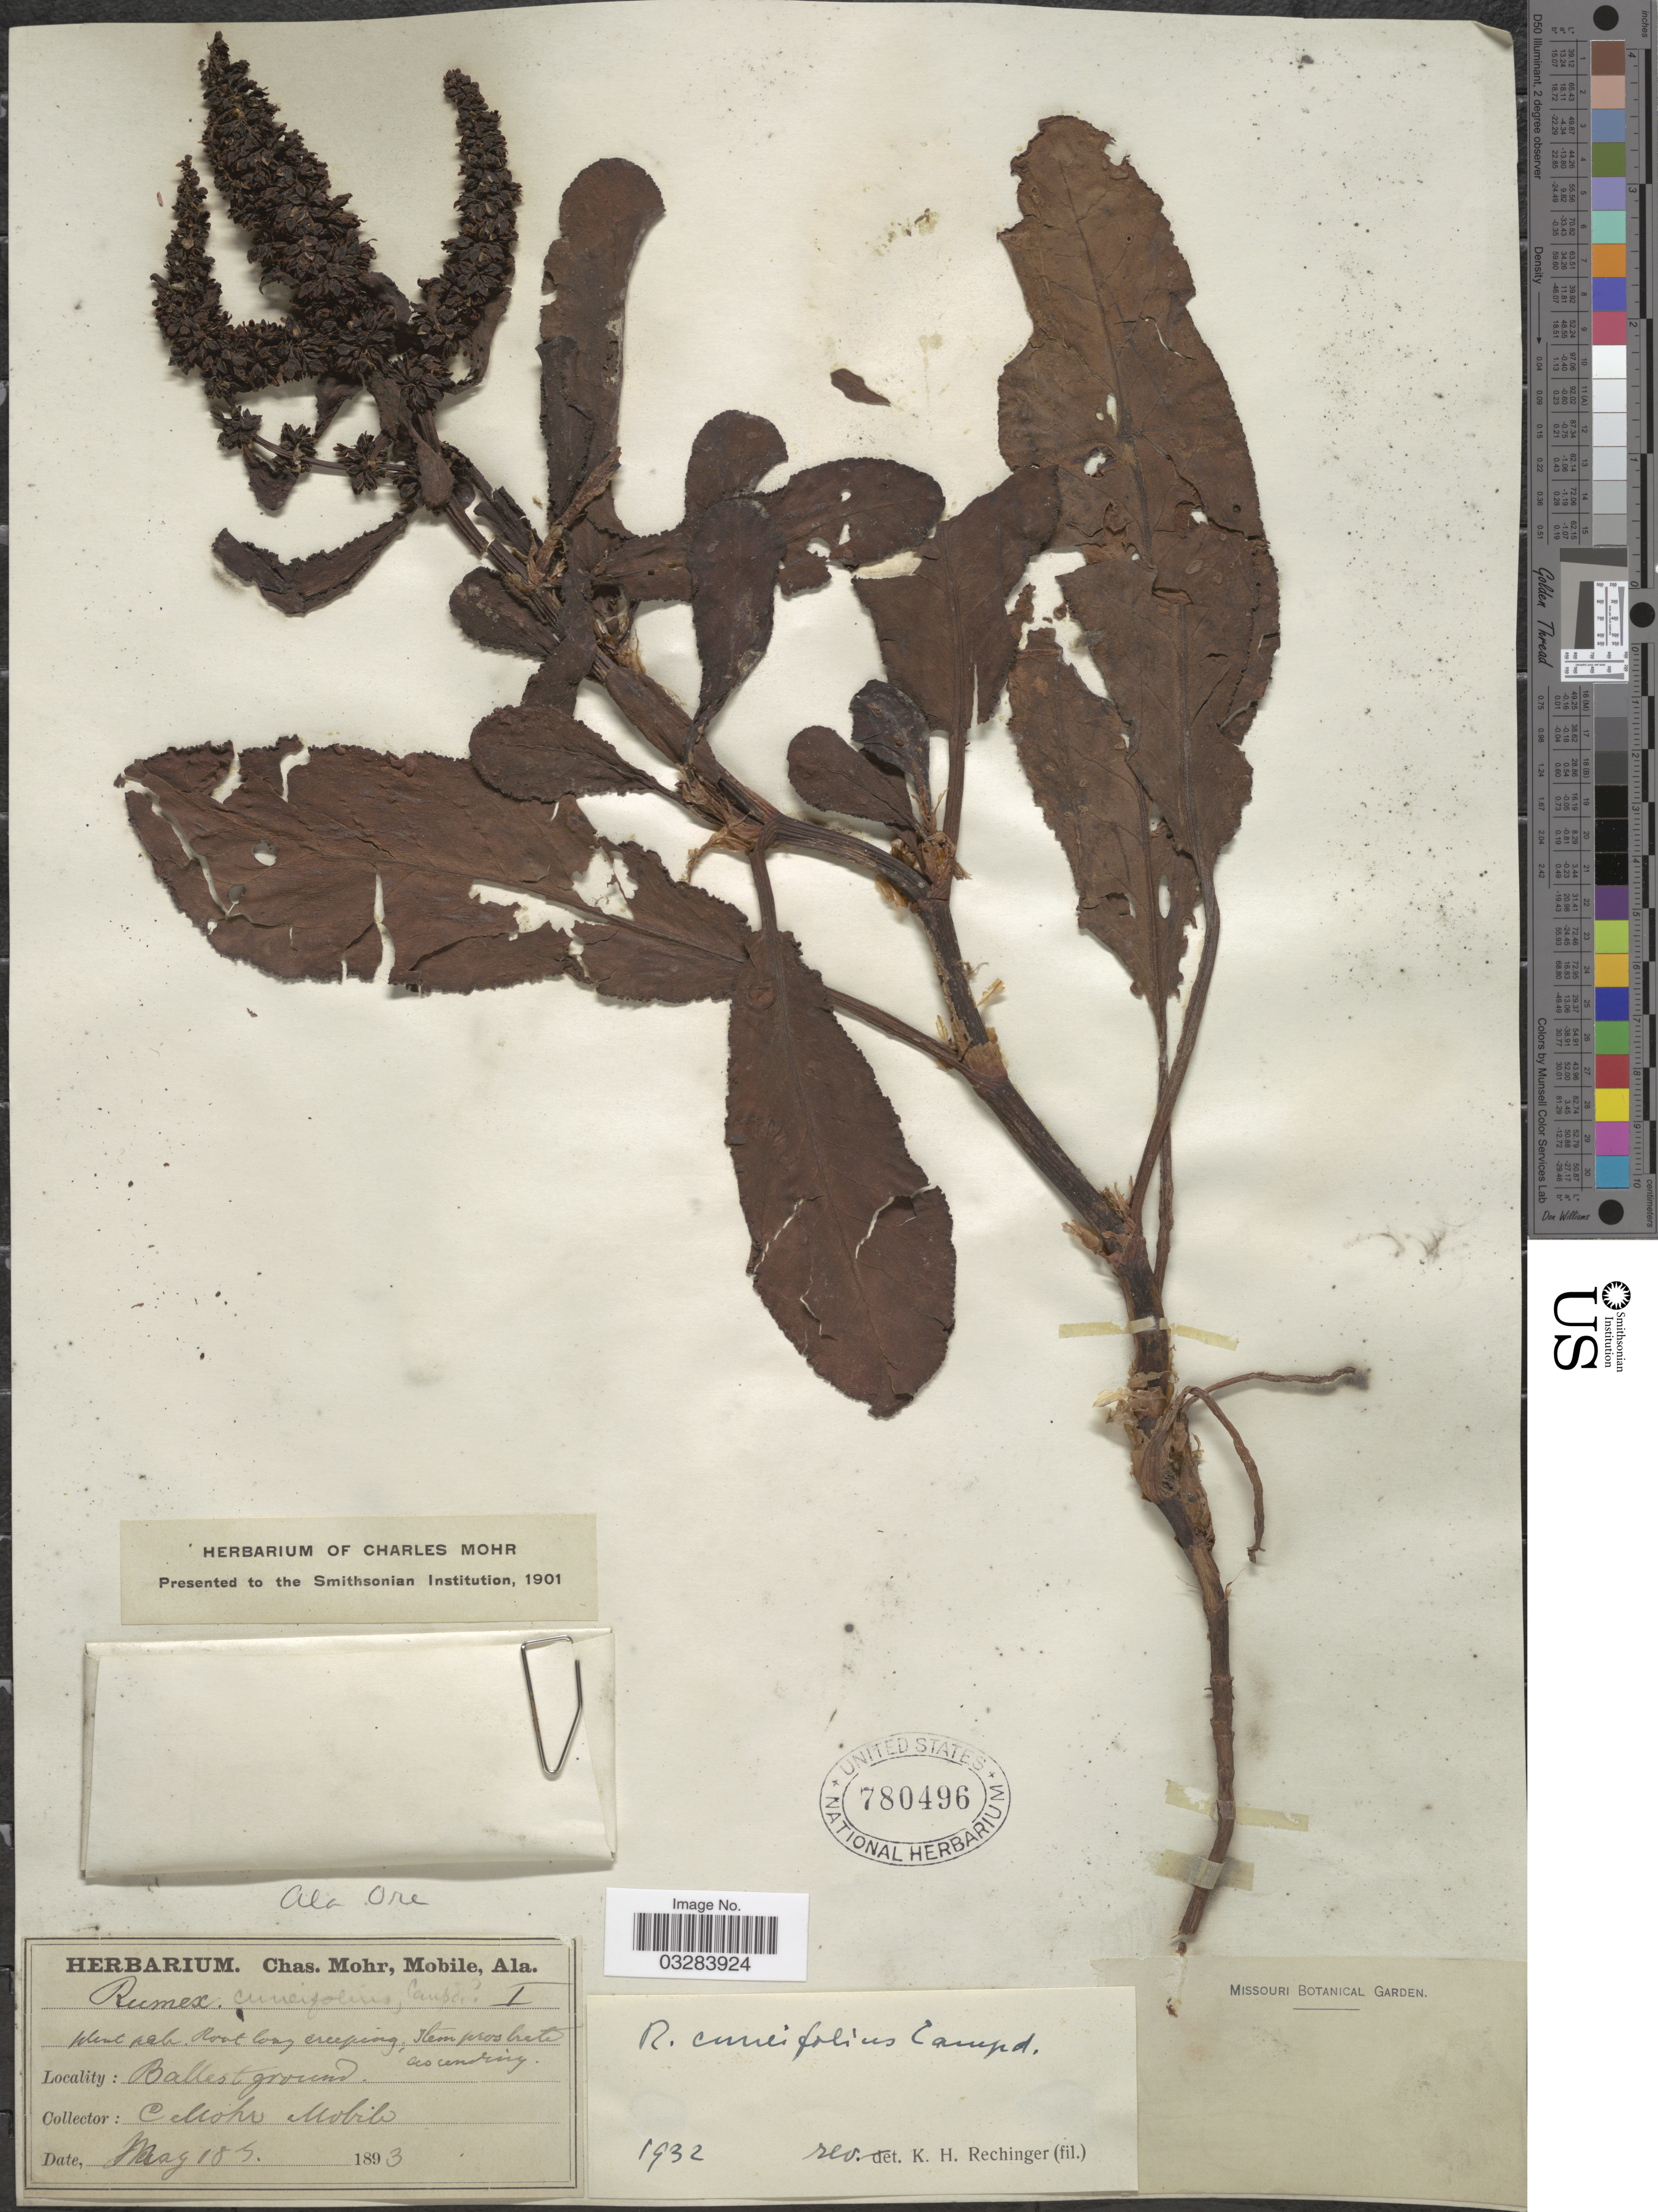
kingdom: Plantae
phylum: Tracheophyta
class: Magnoliopsida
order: Caryophyllales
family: Polygonaceae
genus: Rumex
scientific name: Rumex cuneifolius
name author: Campd.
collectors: Mohr, C. T. (herbarium)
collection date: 1893-05-18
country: United States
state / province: Alabama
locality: Mobile.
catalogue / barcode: US 780496